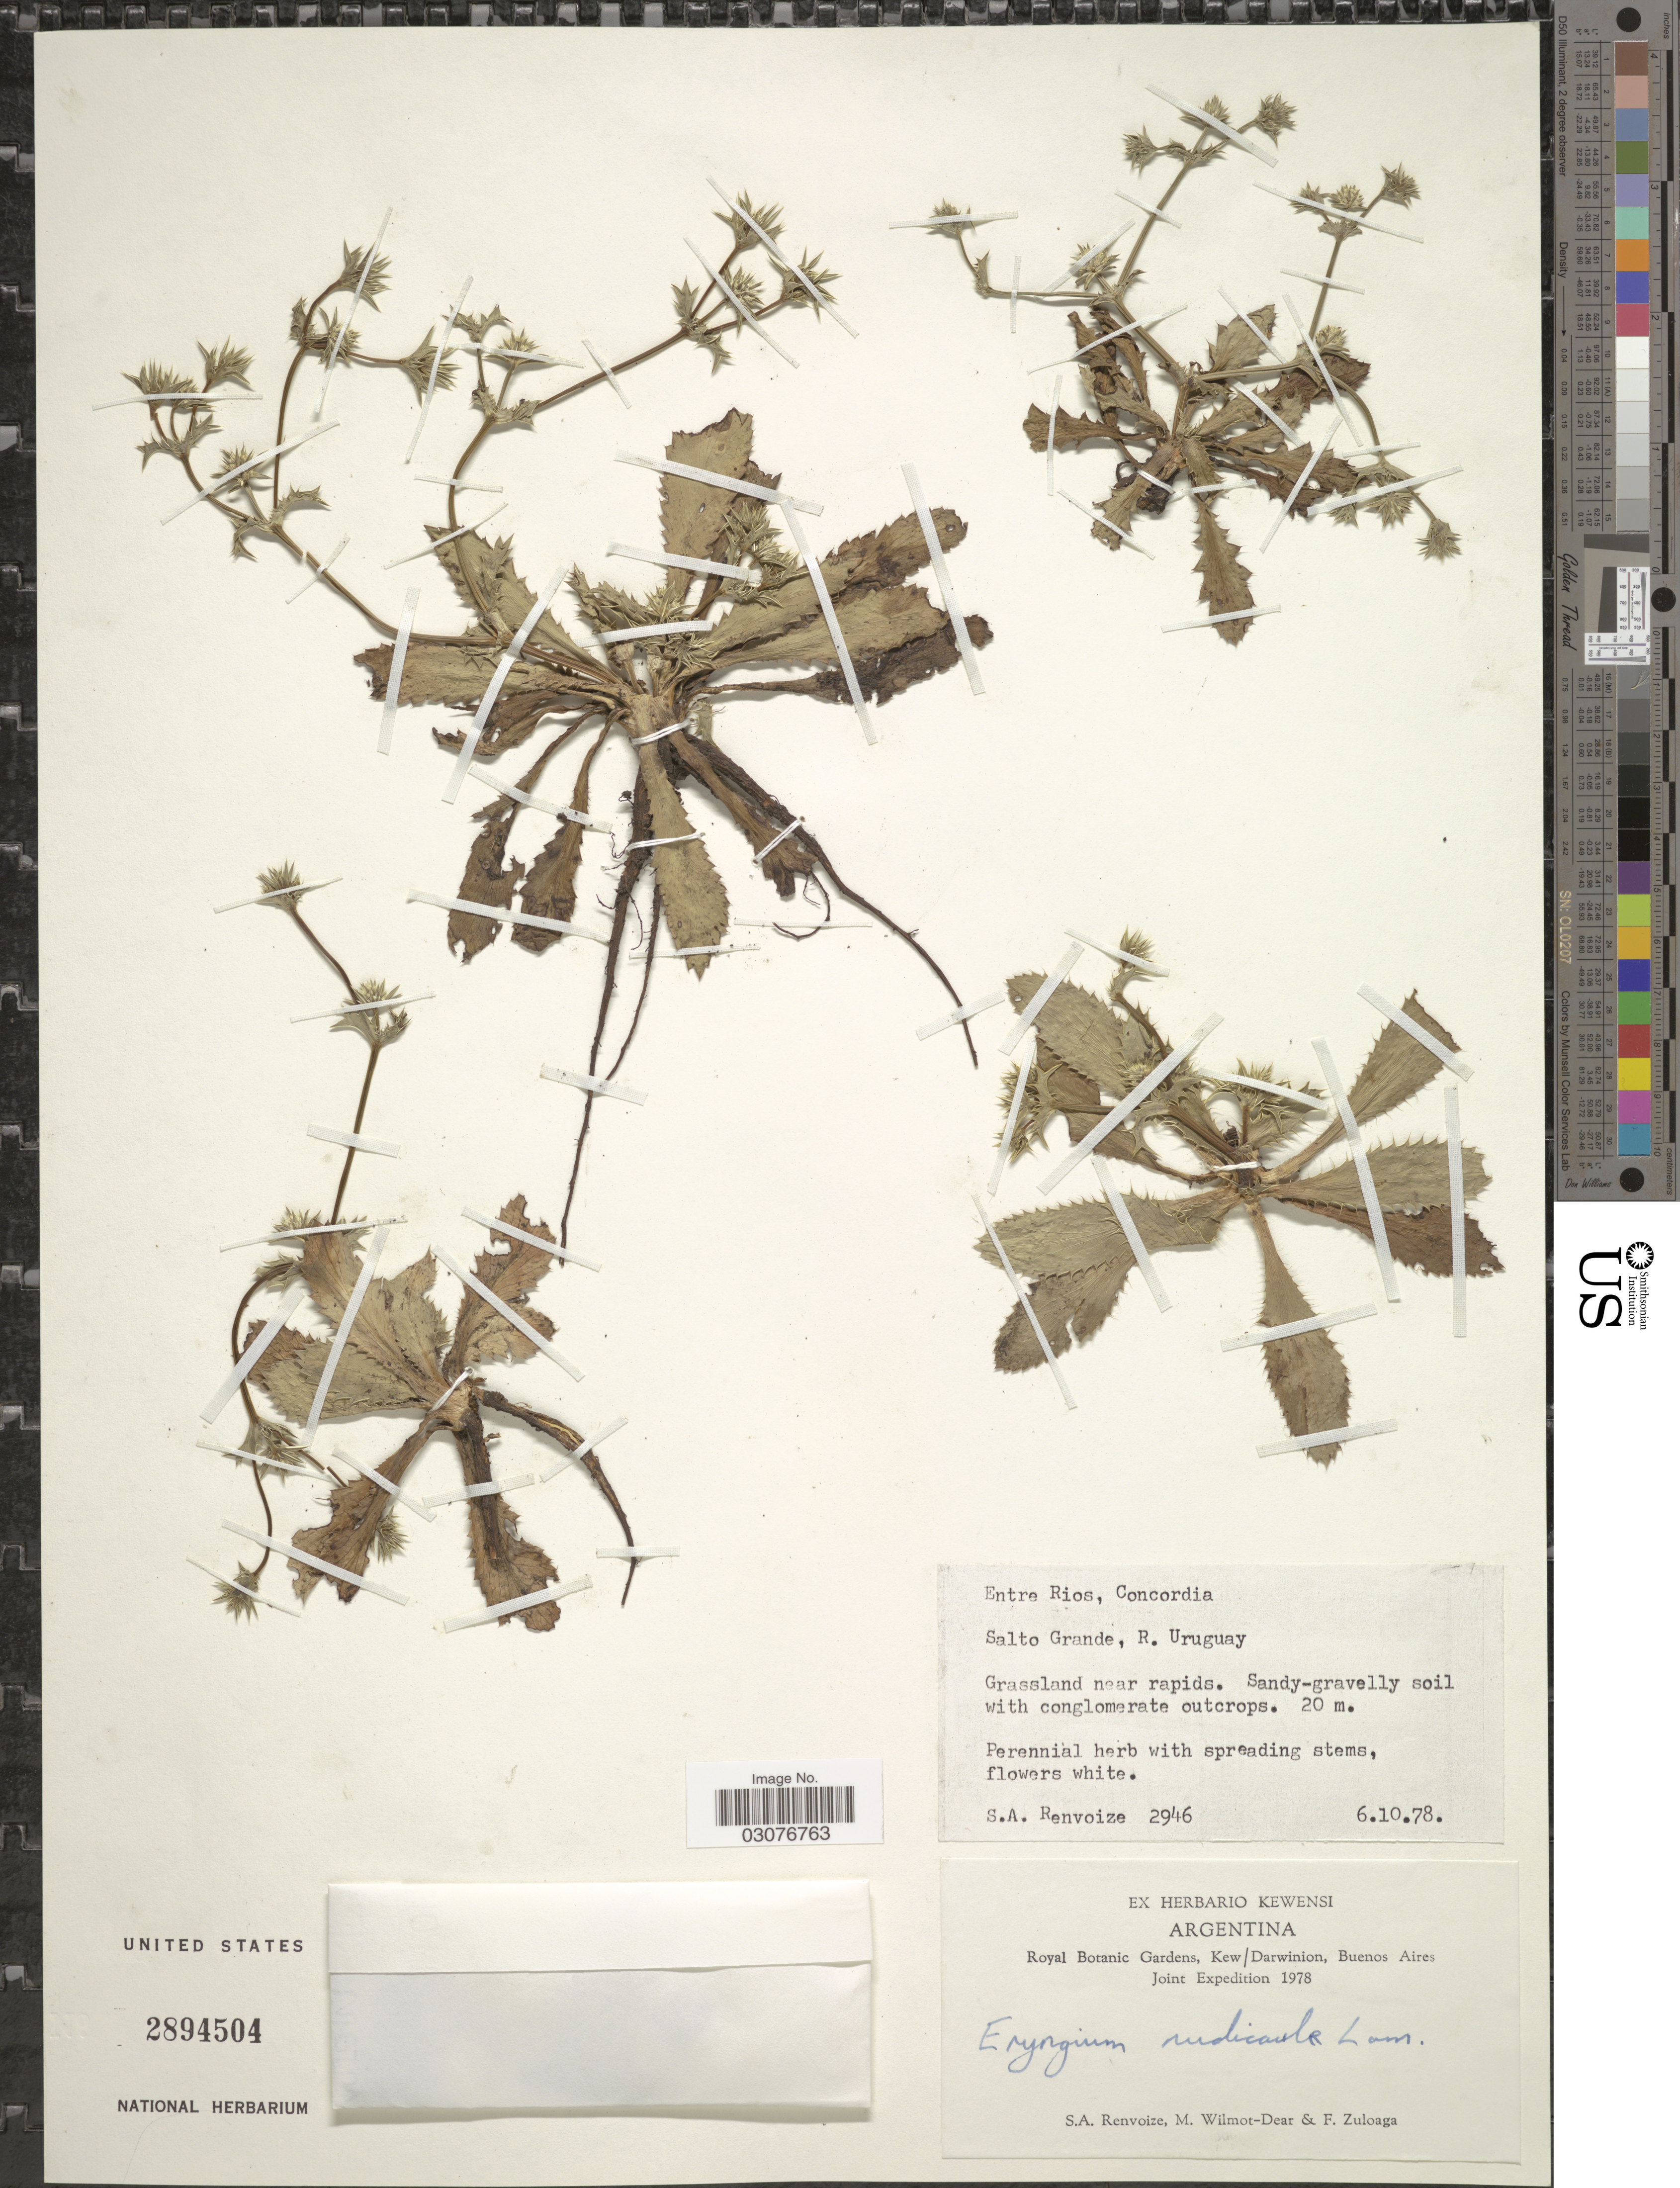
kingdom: Plantae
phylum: Tracheophyta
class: Magnoliopsida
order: Apiales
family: Apiaceae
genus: Eryngium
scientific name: Eryngium nudicaule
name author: Lam.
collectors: S. A. Renvoize, M. Wilmot-Dear & F. Zuloaga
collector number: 2946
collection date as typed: Transcribed d/m/y: 6/10/78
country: Argentina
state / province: Entre Rios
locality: Concordia, Salto Grande, R. Uruguay.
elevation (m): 20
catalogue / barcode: US 2894504